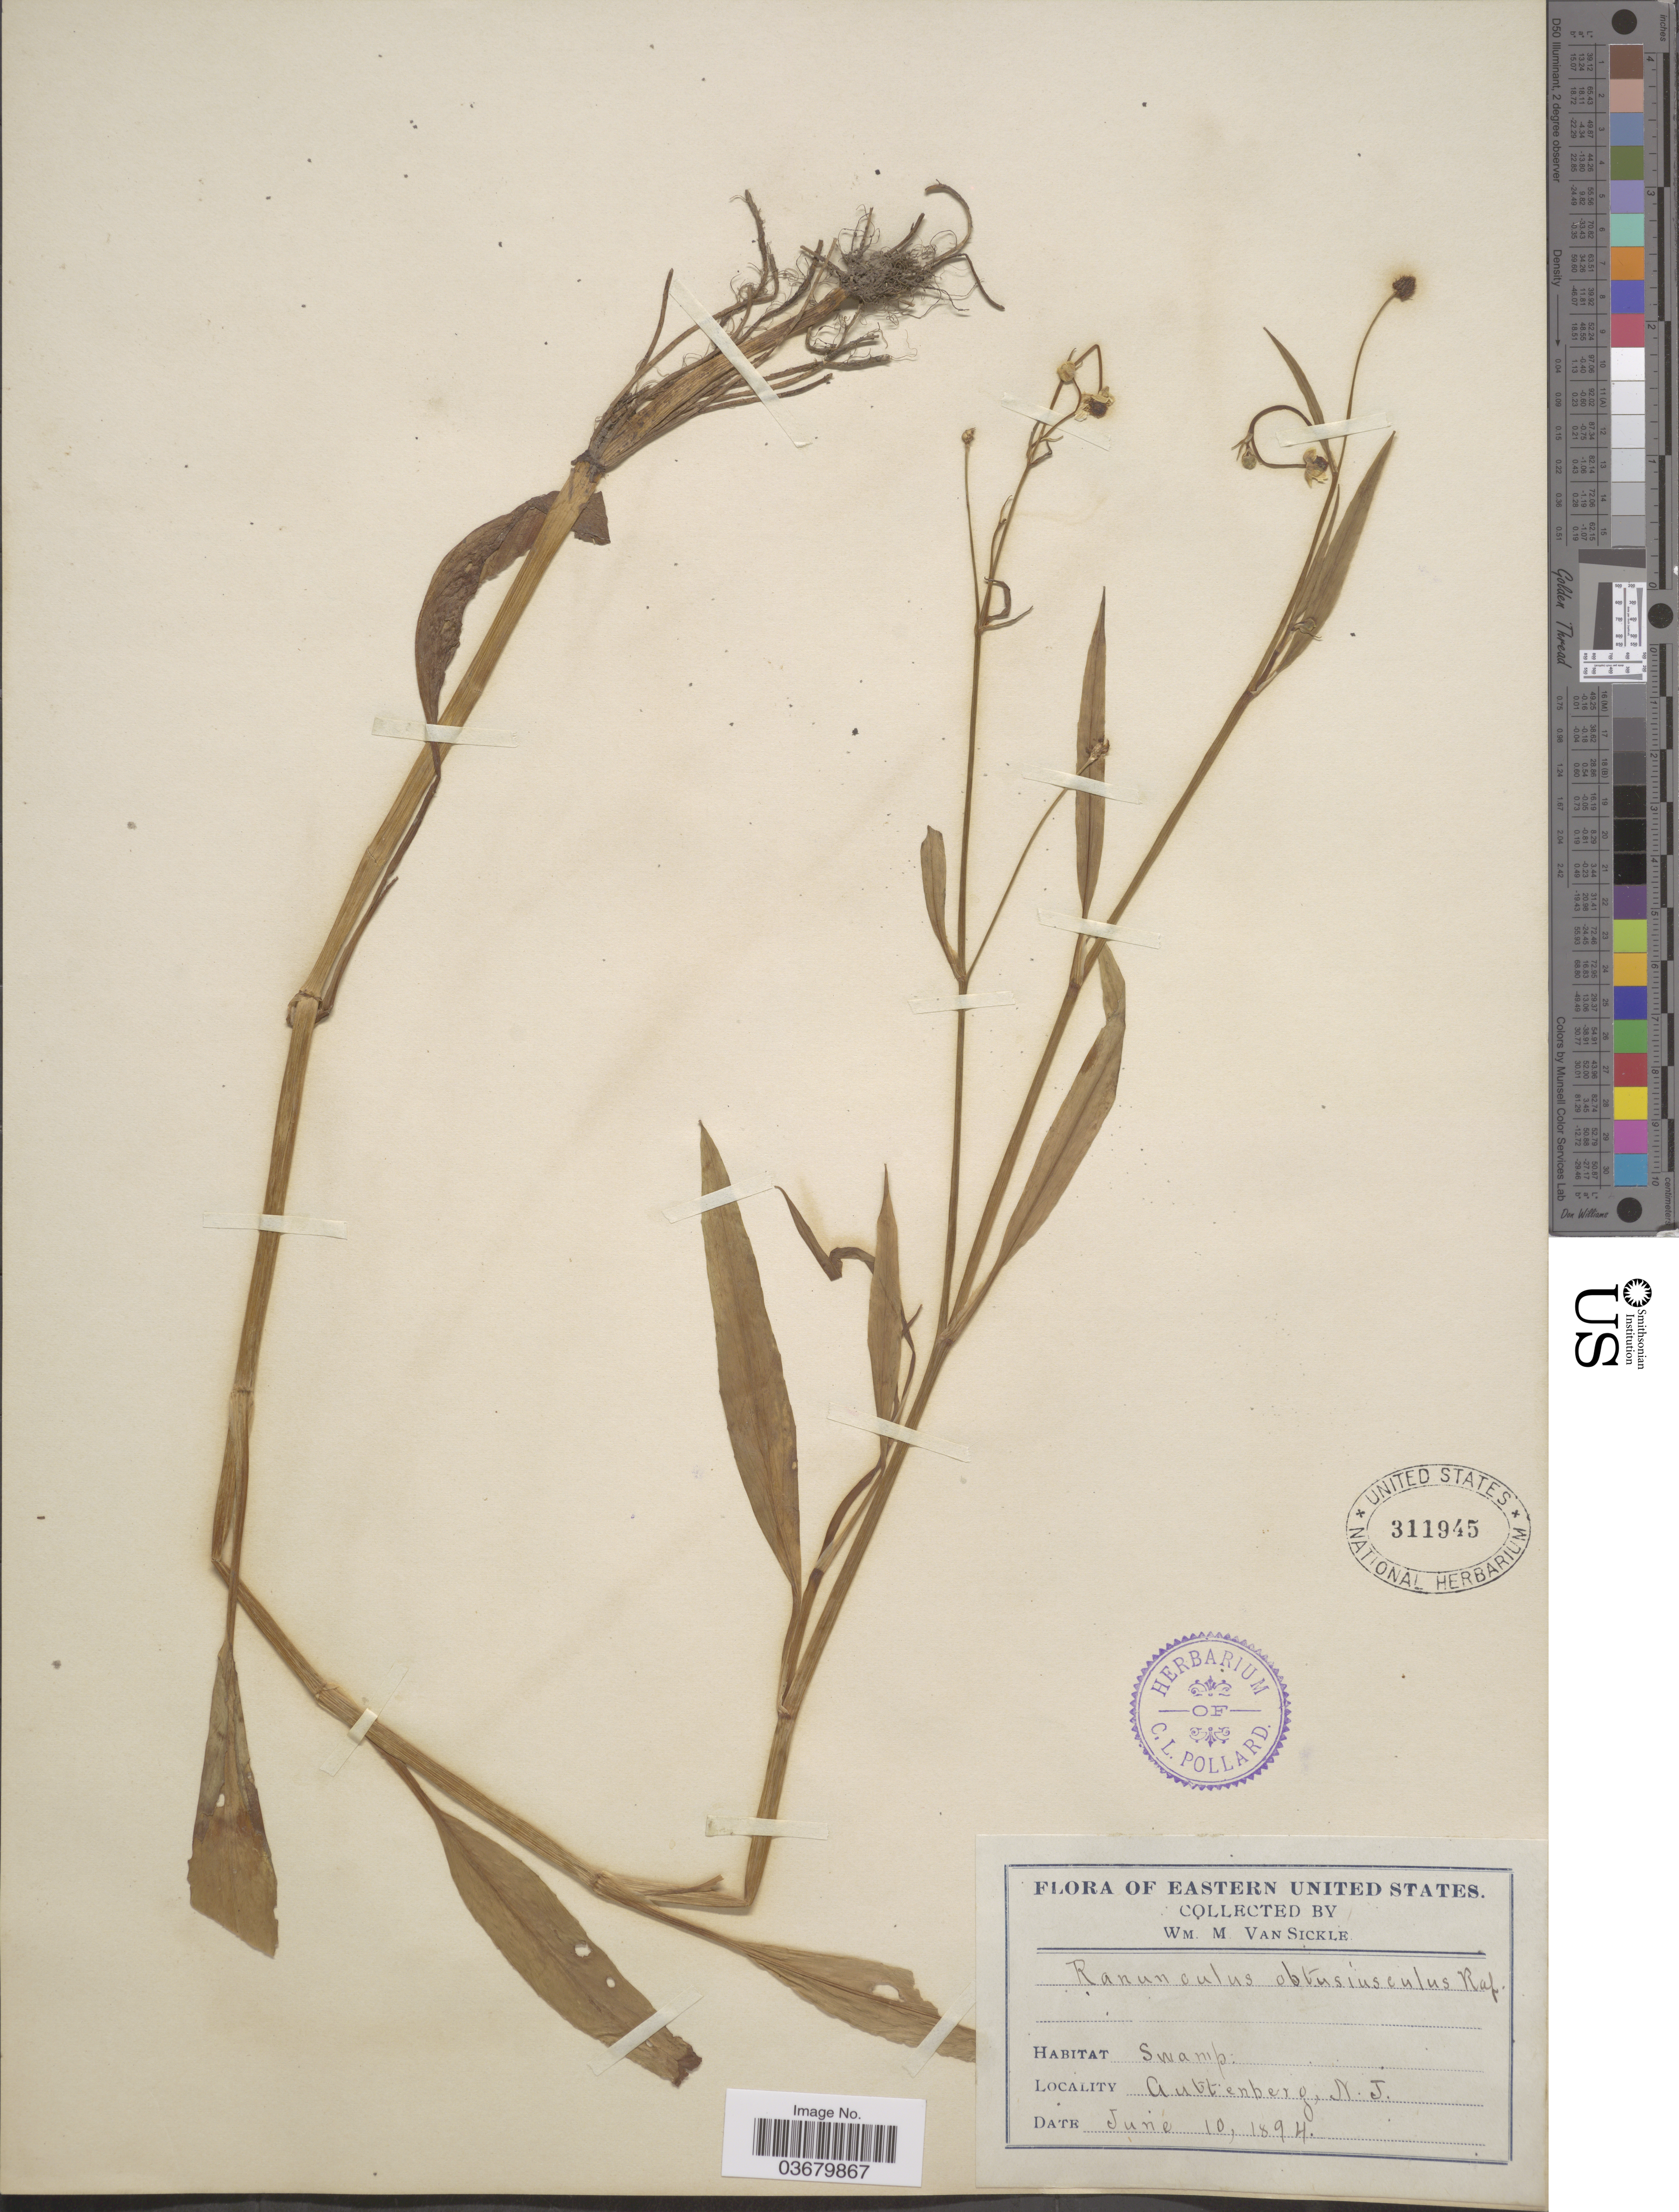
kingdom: Plantae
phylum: Tracheophyta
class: Magnoliopsida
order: Ranunculales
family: Ranunculaceae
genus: Ranunculus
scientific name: Ranunculus ambigens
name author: S. Watson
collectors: W. M. Van Sickle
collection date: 1894-06-10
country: United States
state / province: New Jersey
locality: Guttenberg. Eastern United States.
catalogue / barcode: US 311945